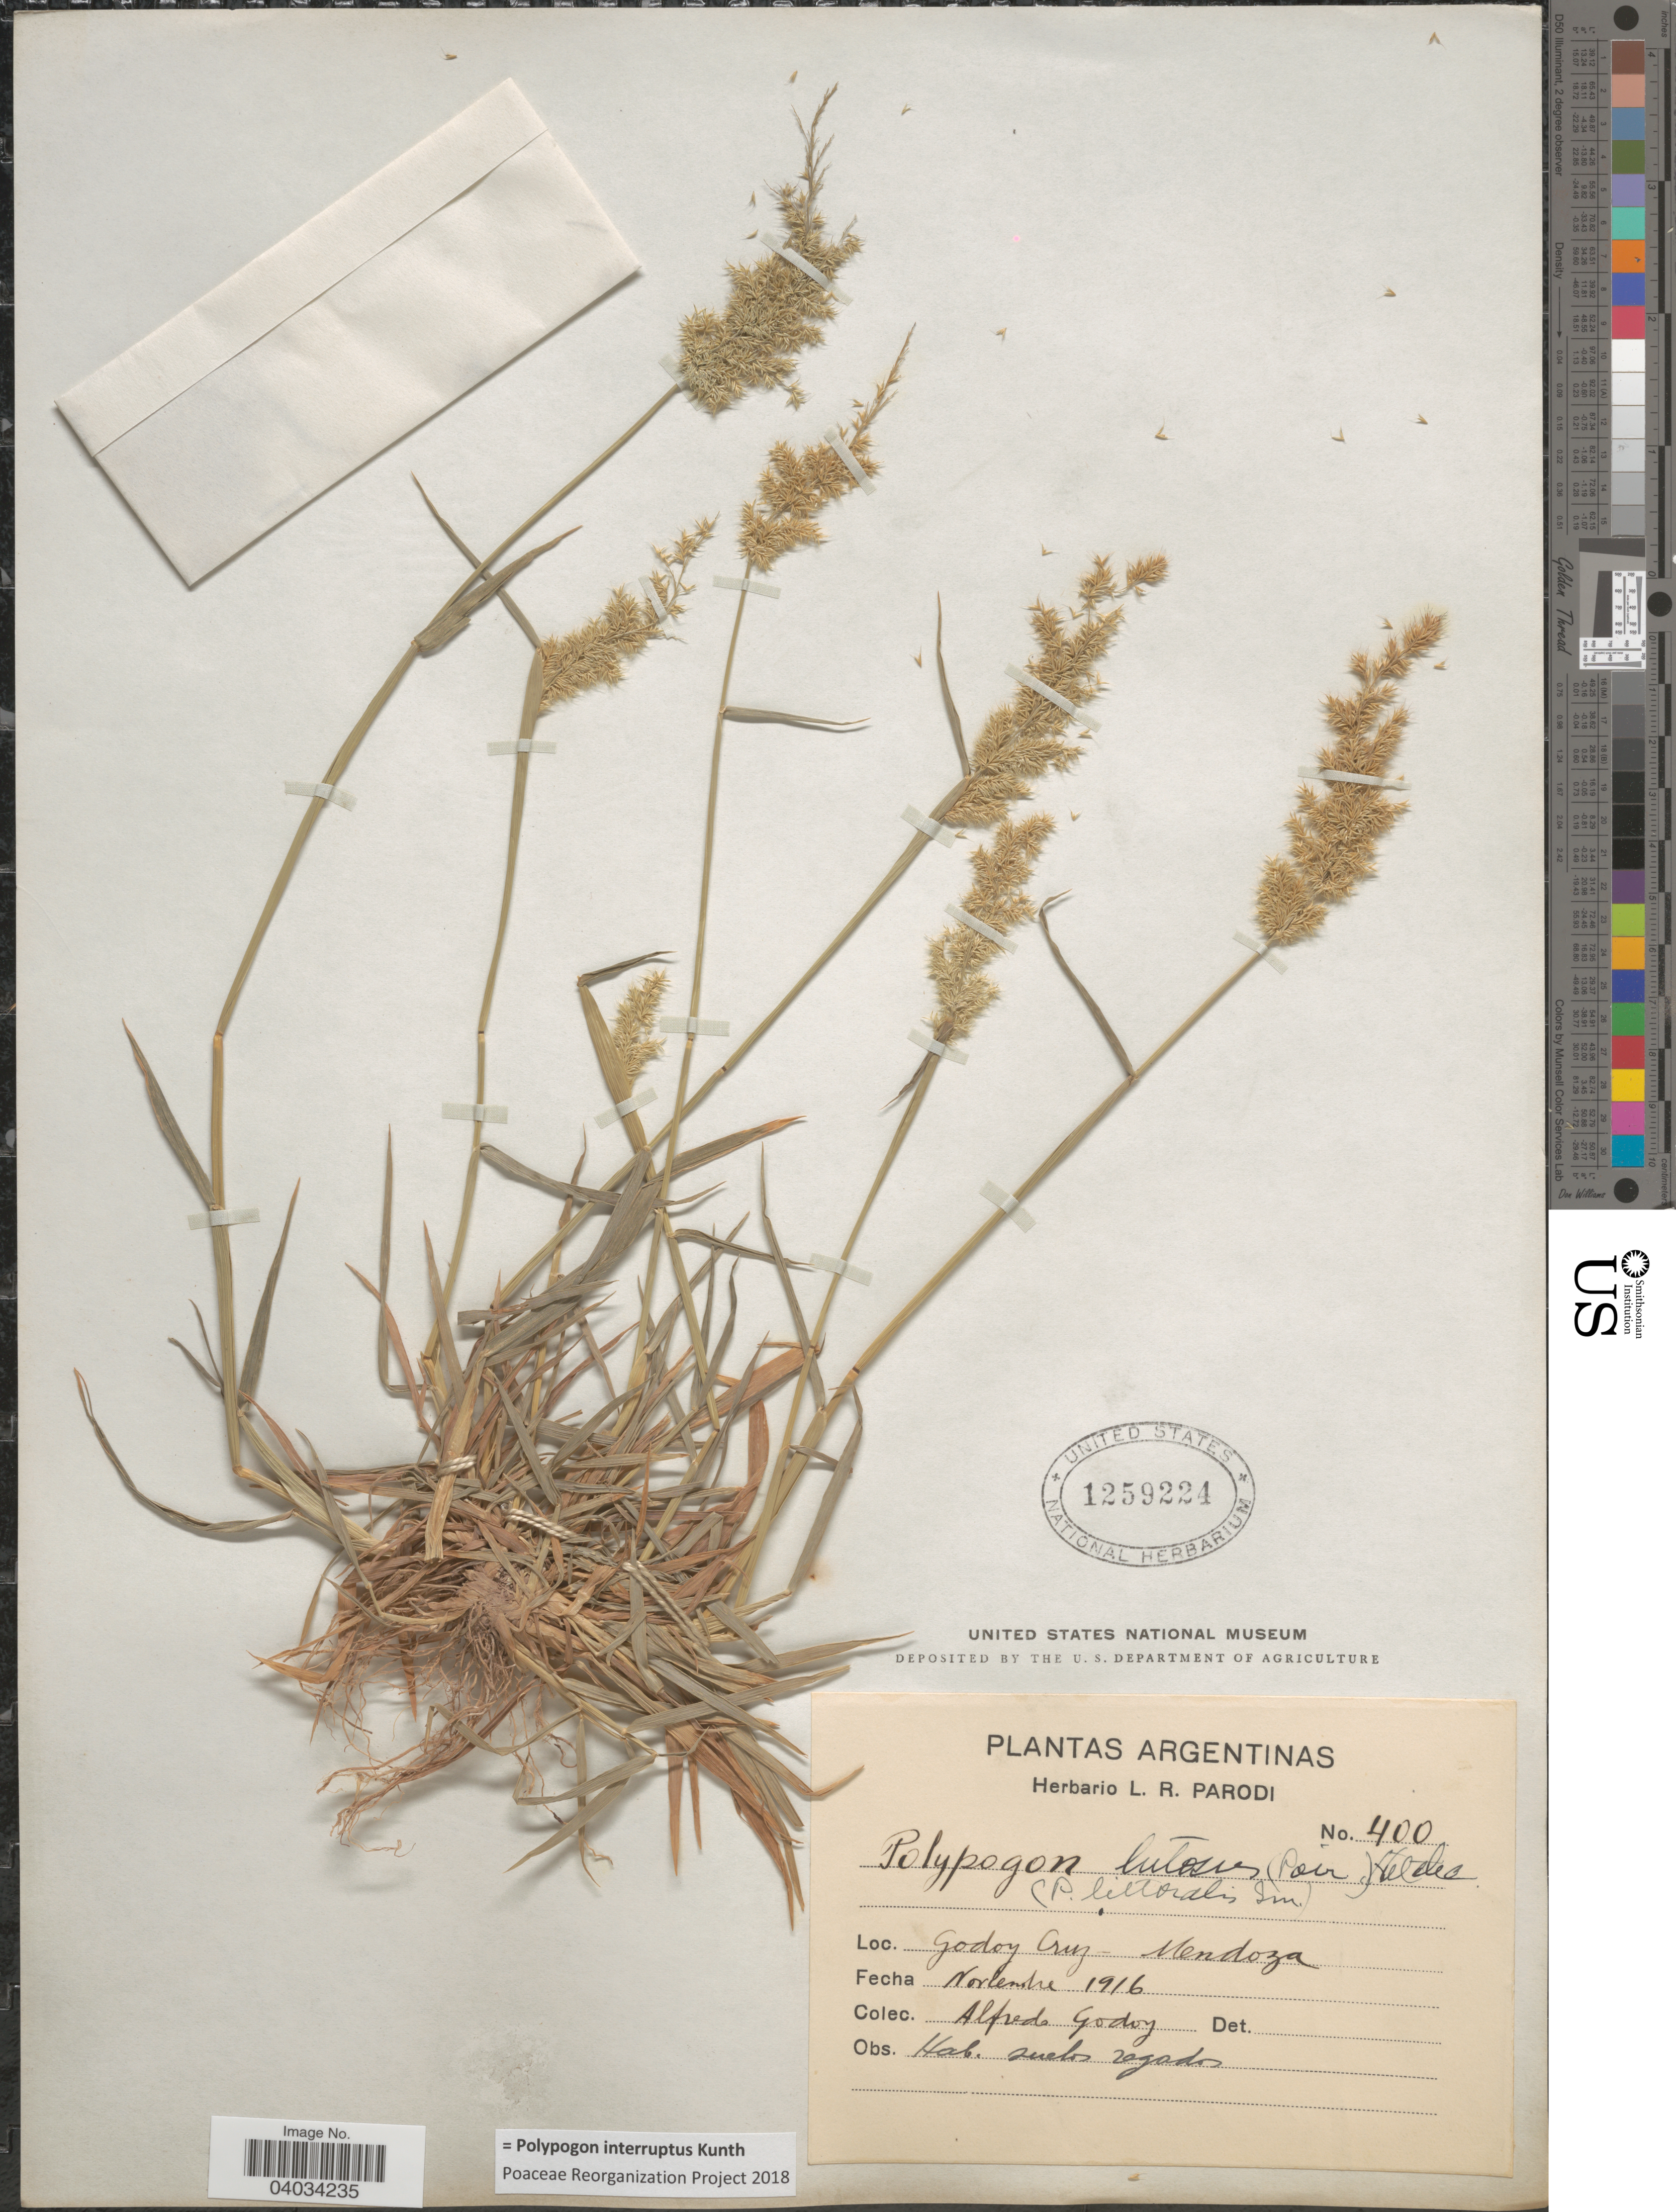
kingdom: Plantae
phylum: Tracheophyta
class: Liliopsida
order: Poales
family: Poaceae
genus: Polypogon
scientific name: Polypogon interruptus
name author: Kunth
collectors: A. Godoy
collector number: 400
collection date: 1916-11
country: Argentina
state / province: Mendoza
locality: Godoy Cruz.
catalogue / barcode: US 1259224